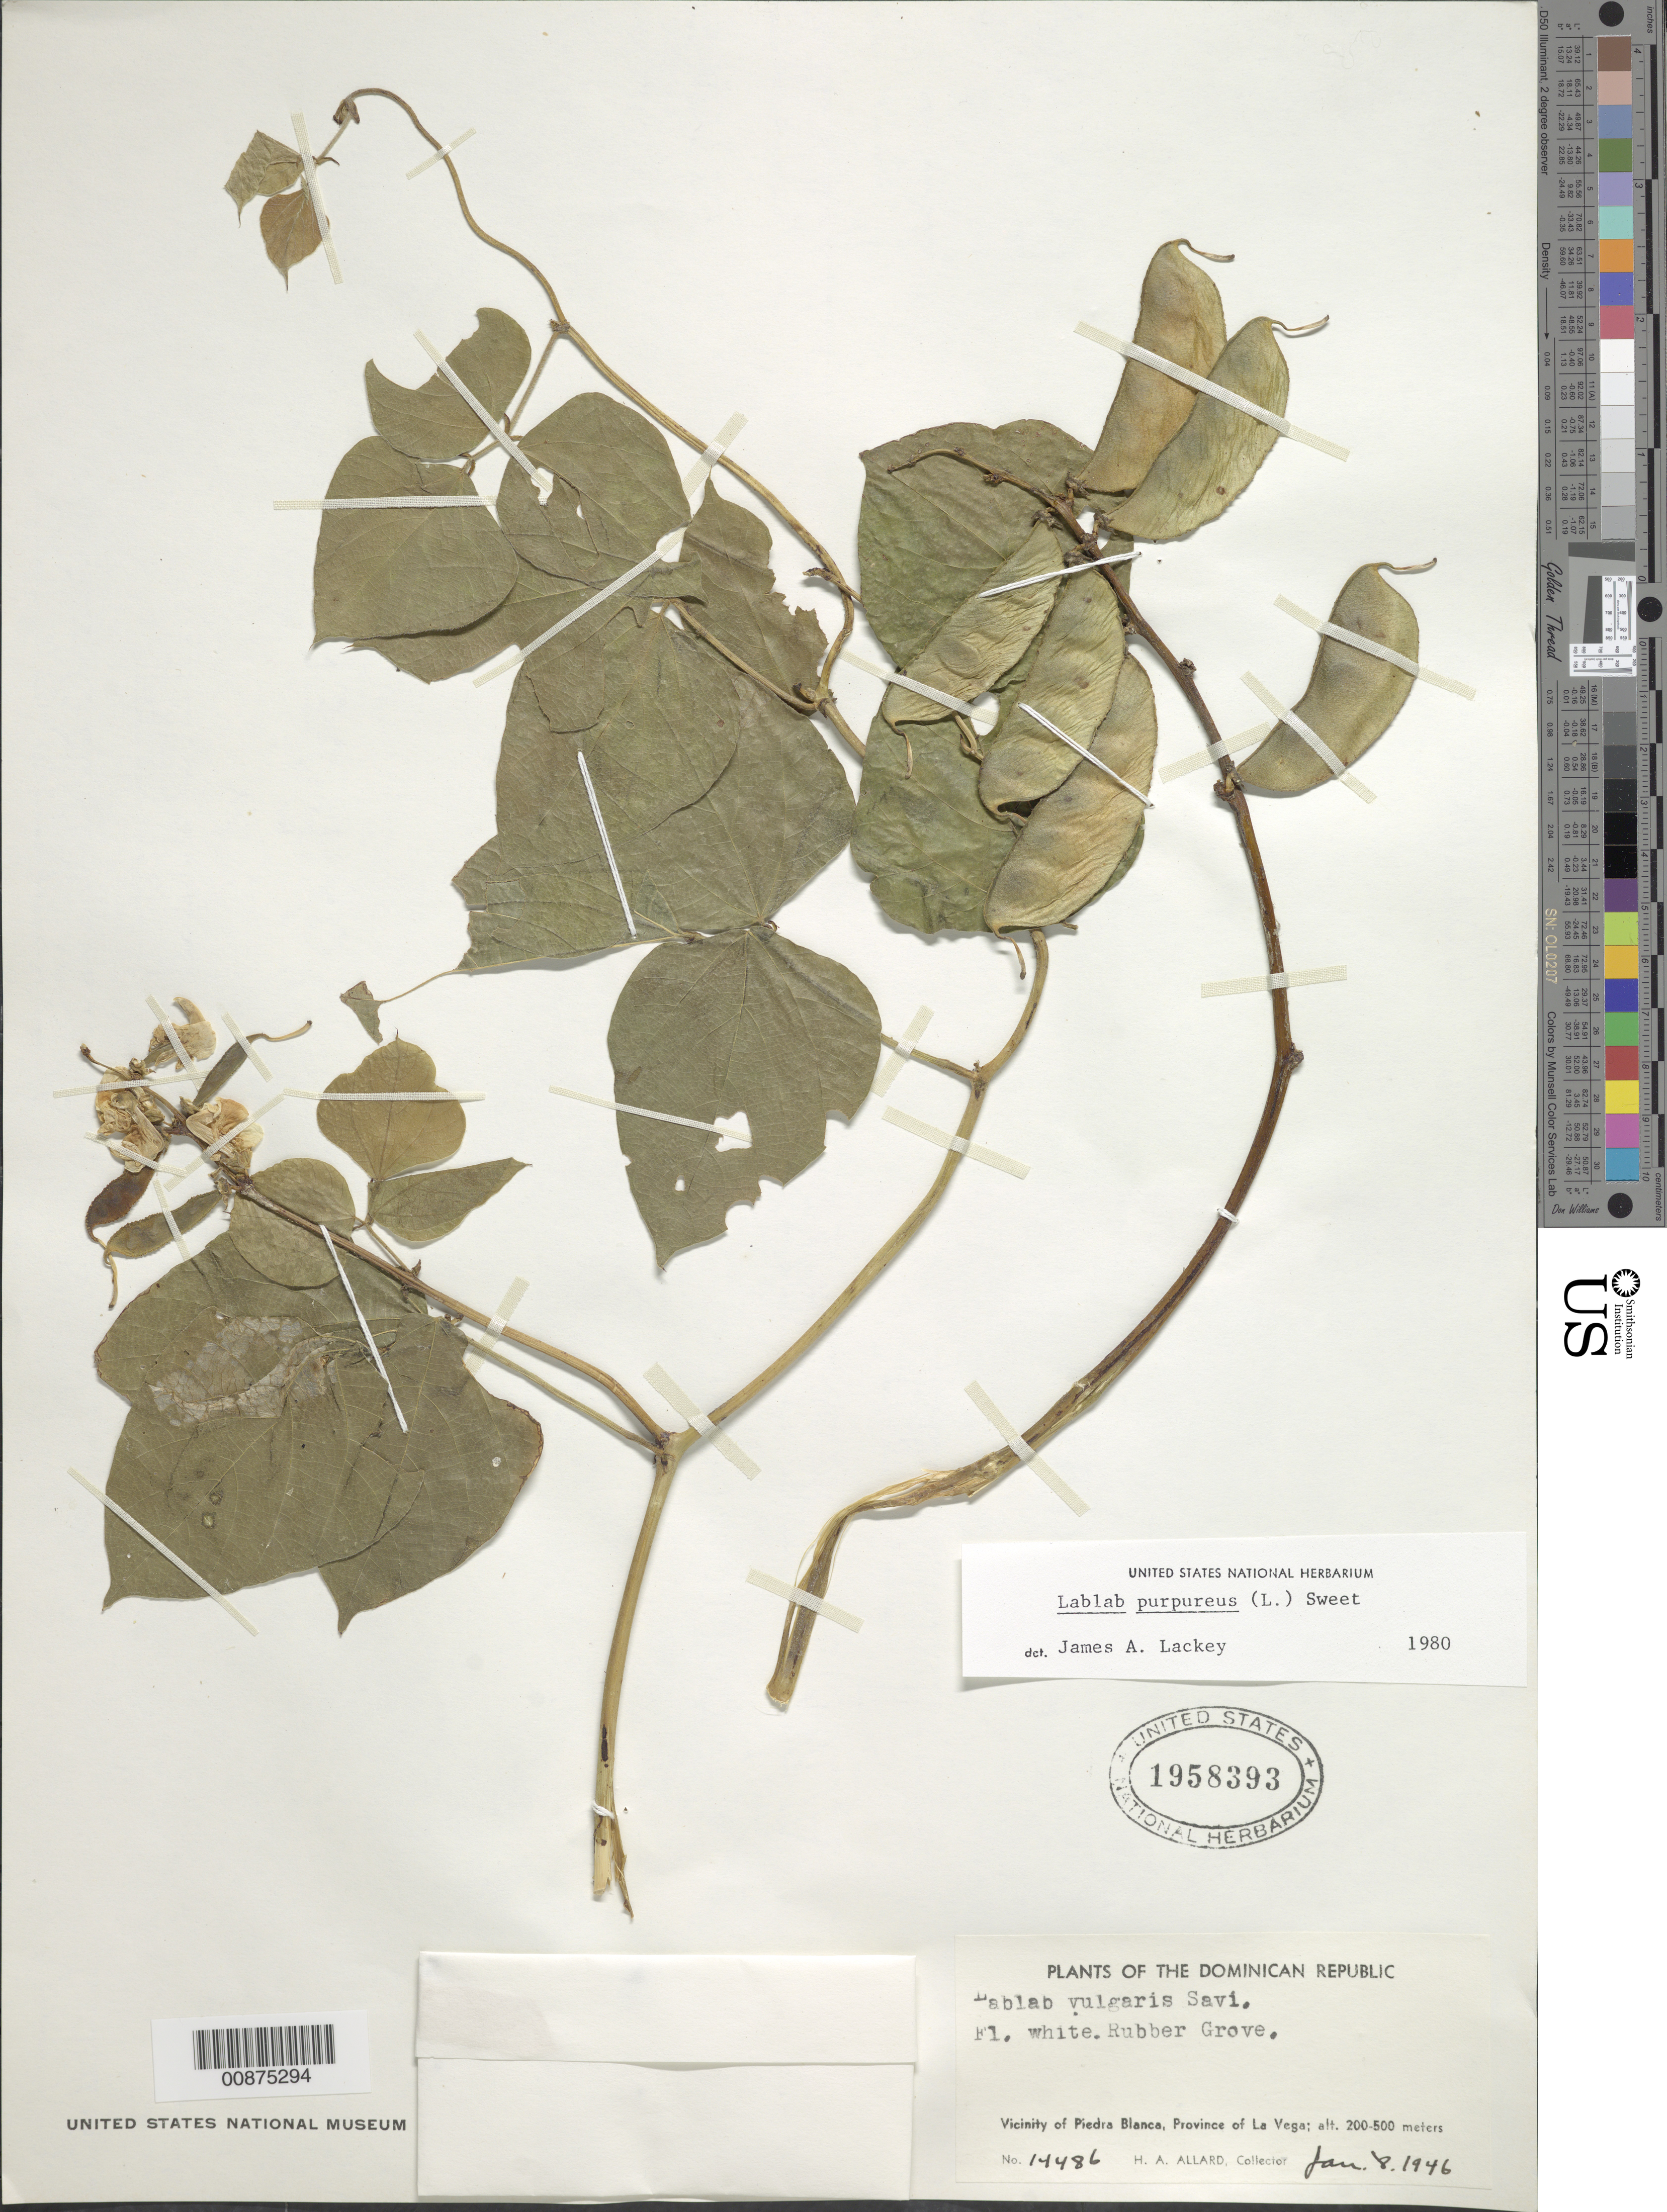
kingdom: Plantae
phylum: Tracheophyta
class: Magnoliopsida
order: Fabales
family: Fabaceae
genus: Lablab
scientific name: Lablab purpureus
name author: (L.) Sweet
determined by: Lackey, James A.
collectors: H. A. Allard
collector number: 14486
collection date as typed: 08 Jan 1946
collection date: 1946-01-08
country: Dominican Republic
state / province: La Vega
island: Hispaniola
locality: Rubber Grove. Vicinity of Piedra Blanca.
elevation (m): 200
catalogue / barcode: US 1958393